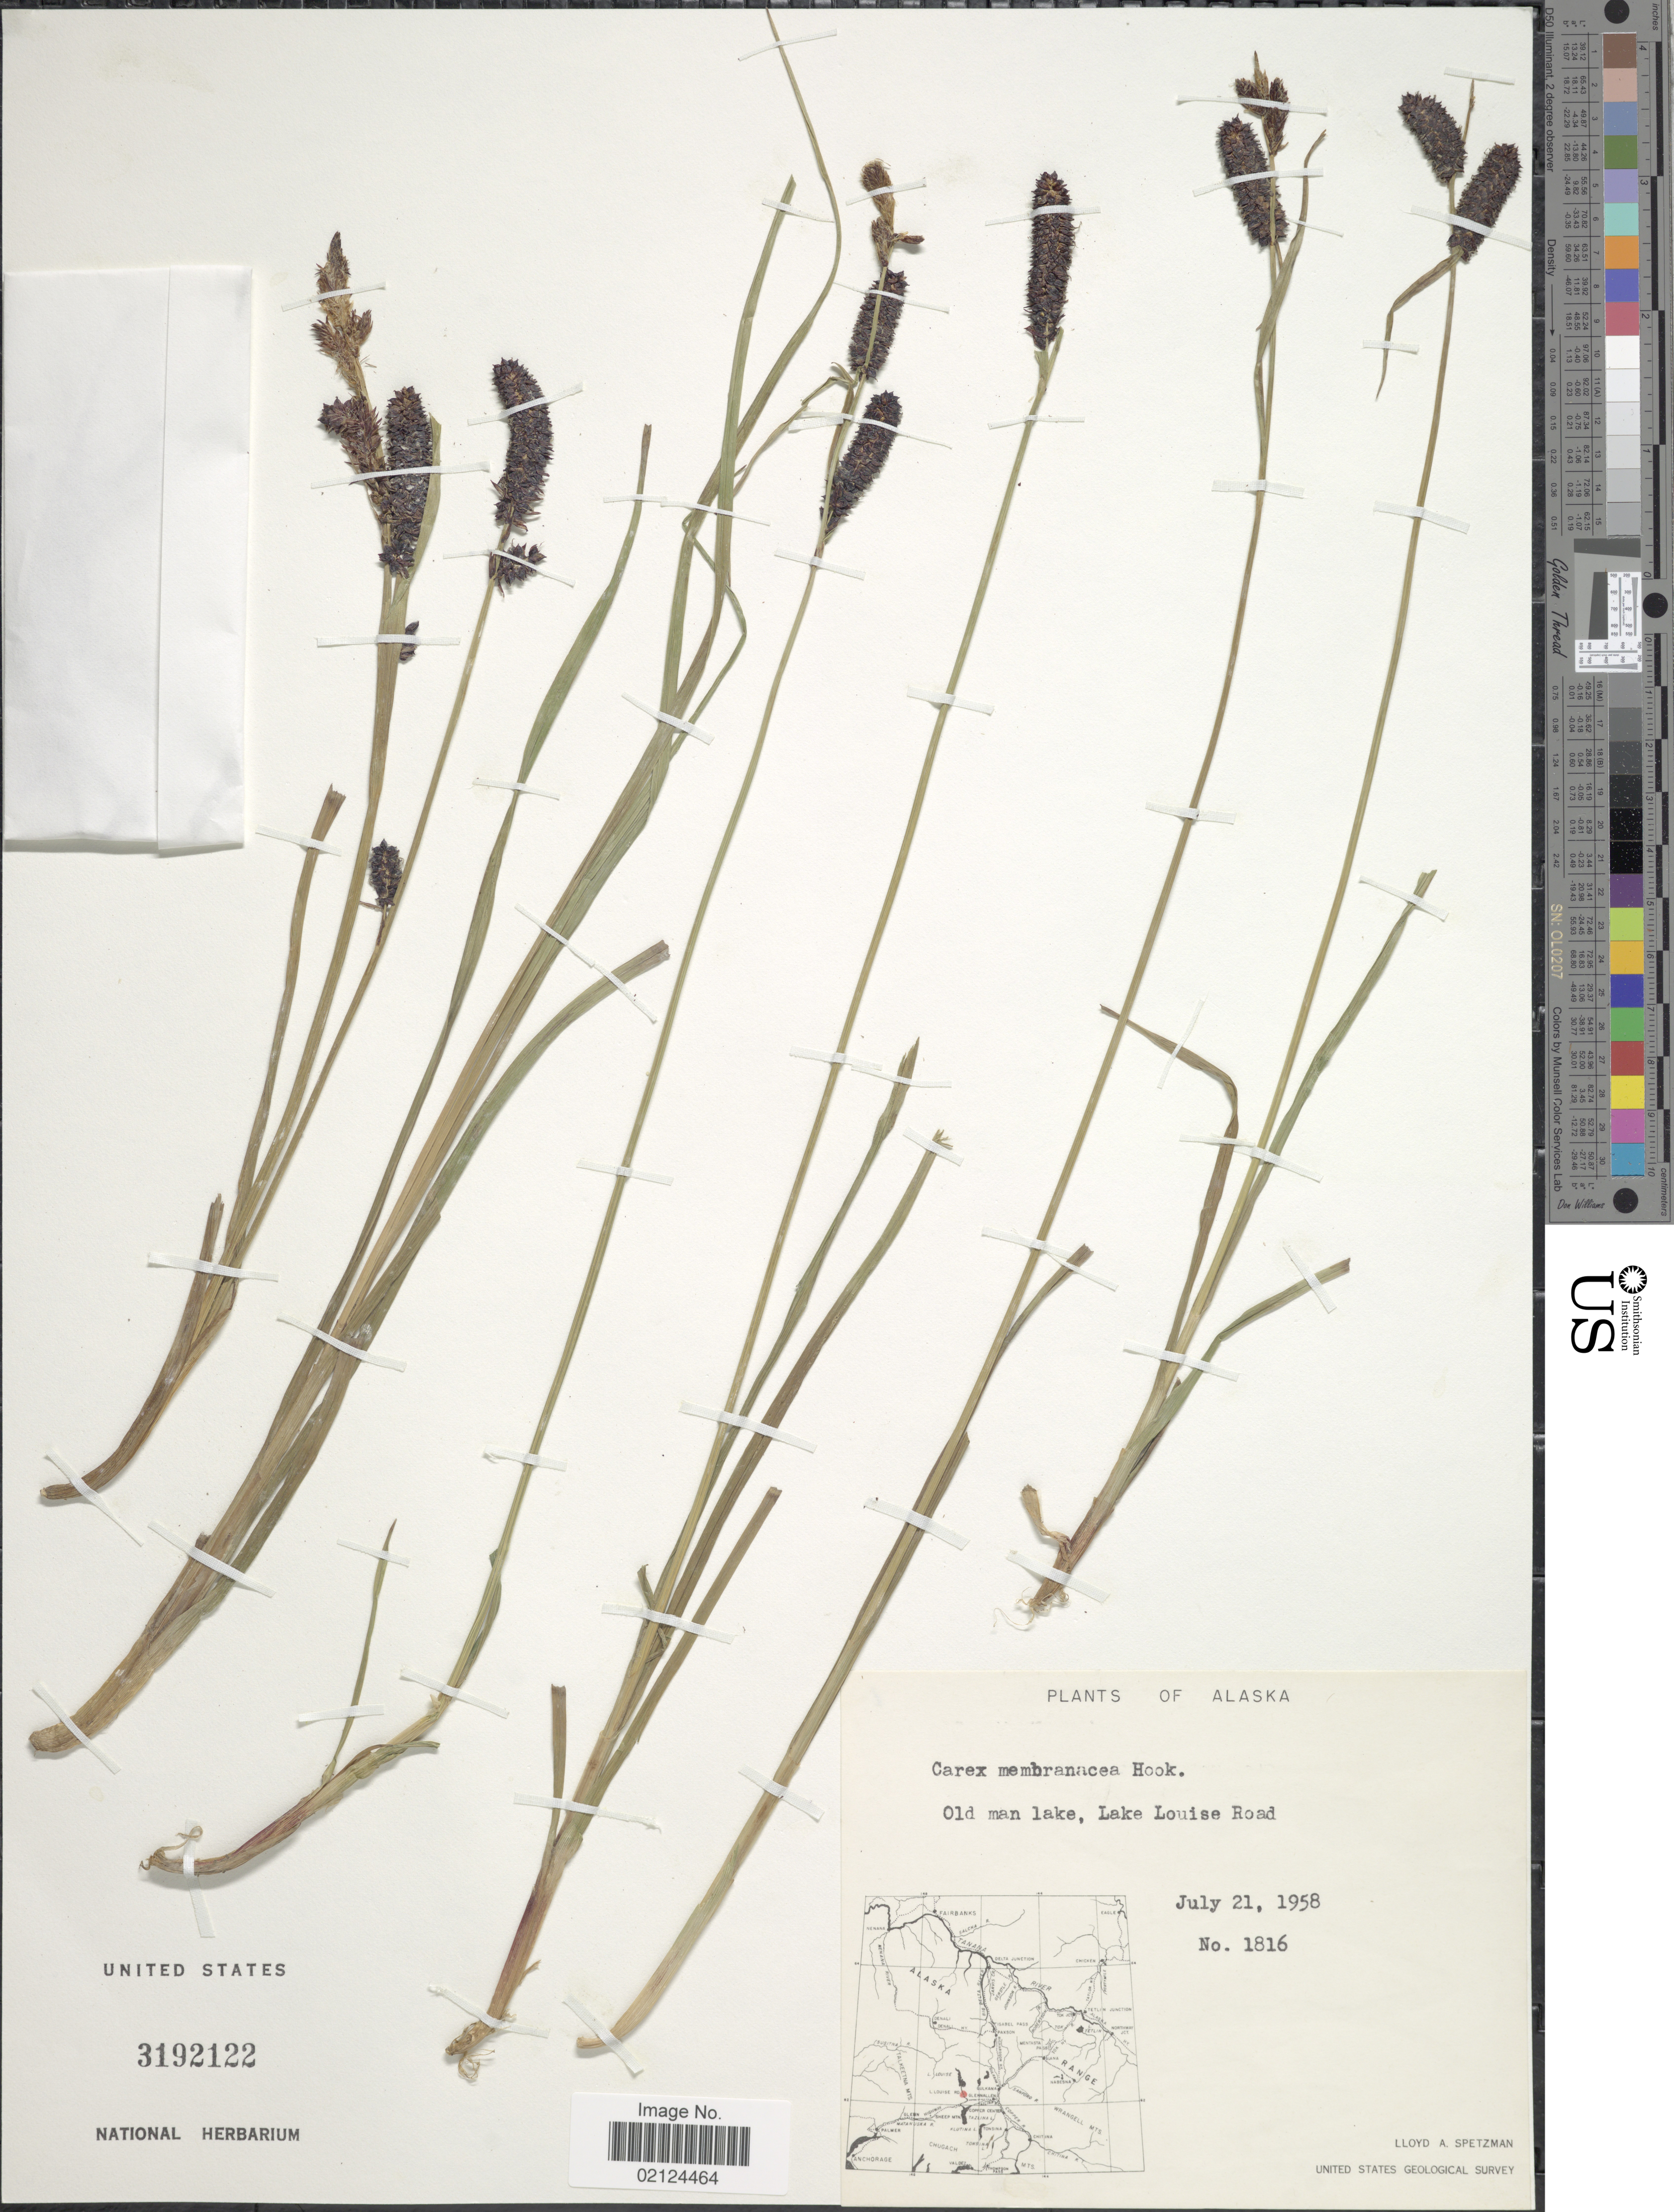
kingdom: Plantae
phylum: Tracheophyta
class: Liliopsida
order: Poales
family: Cyperaceae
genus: Carex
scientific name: Carex membranacea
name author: Hook.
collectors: L. Spetzman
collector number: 1816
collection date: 1958-07-21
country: United States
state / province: Alaska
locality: Old man lake, Lake Louise Road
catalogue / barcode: US 3192122